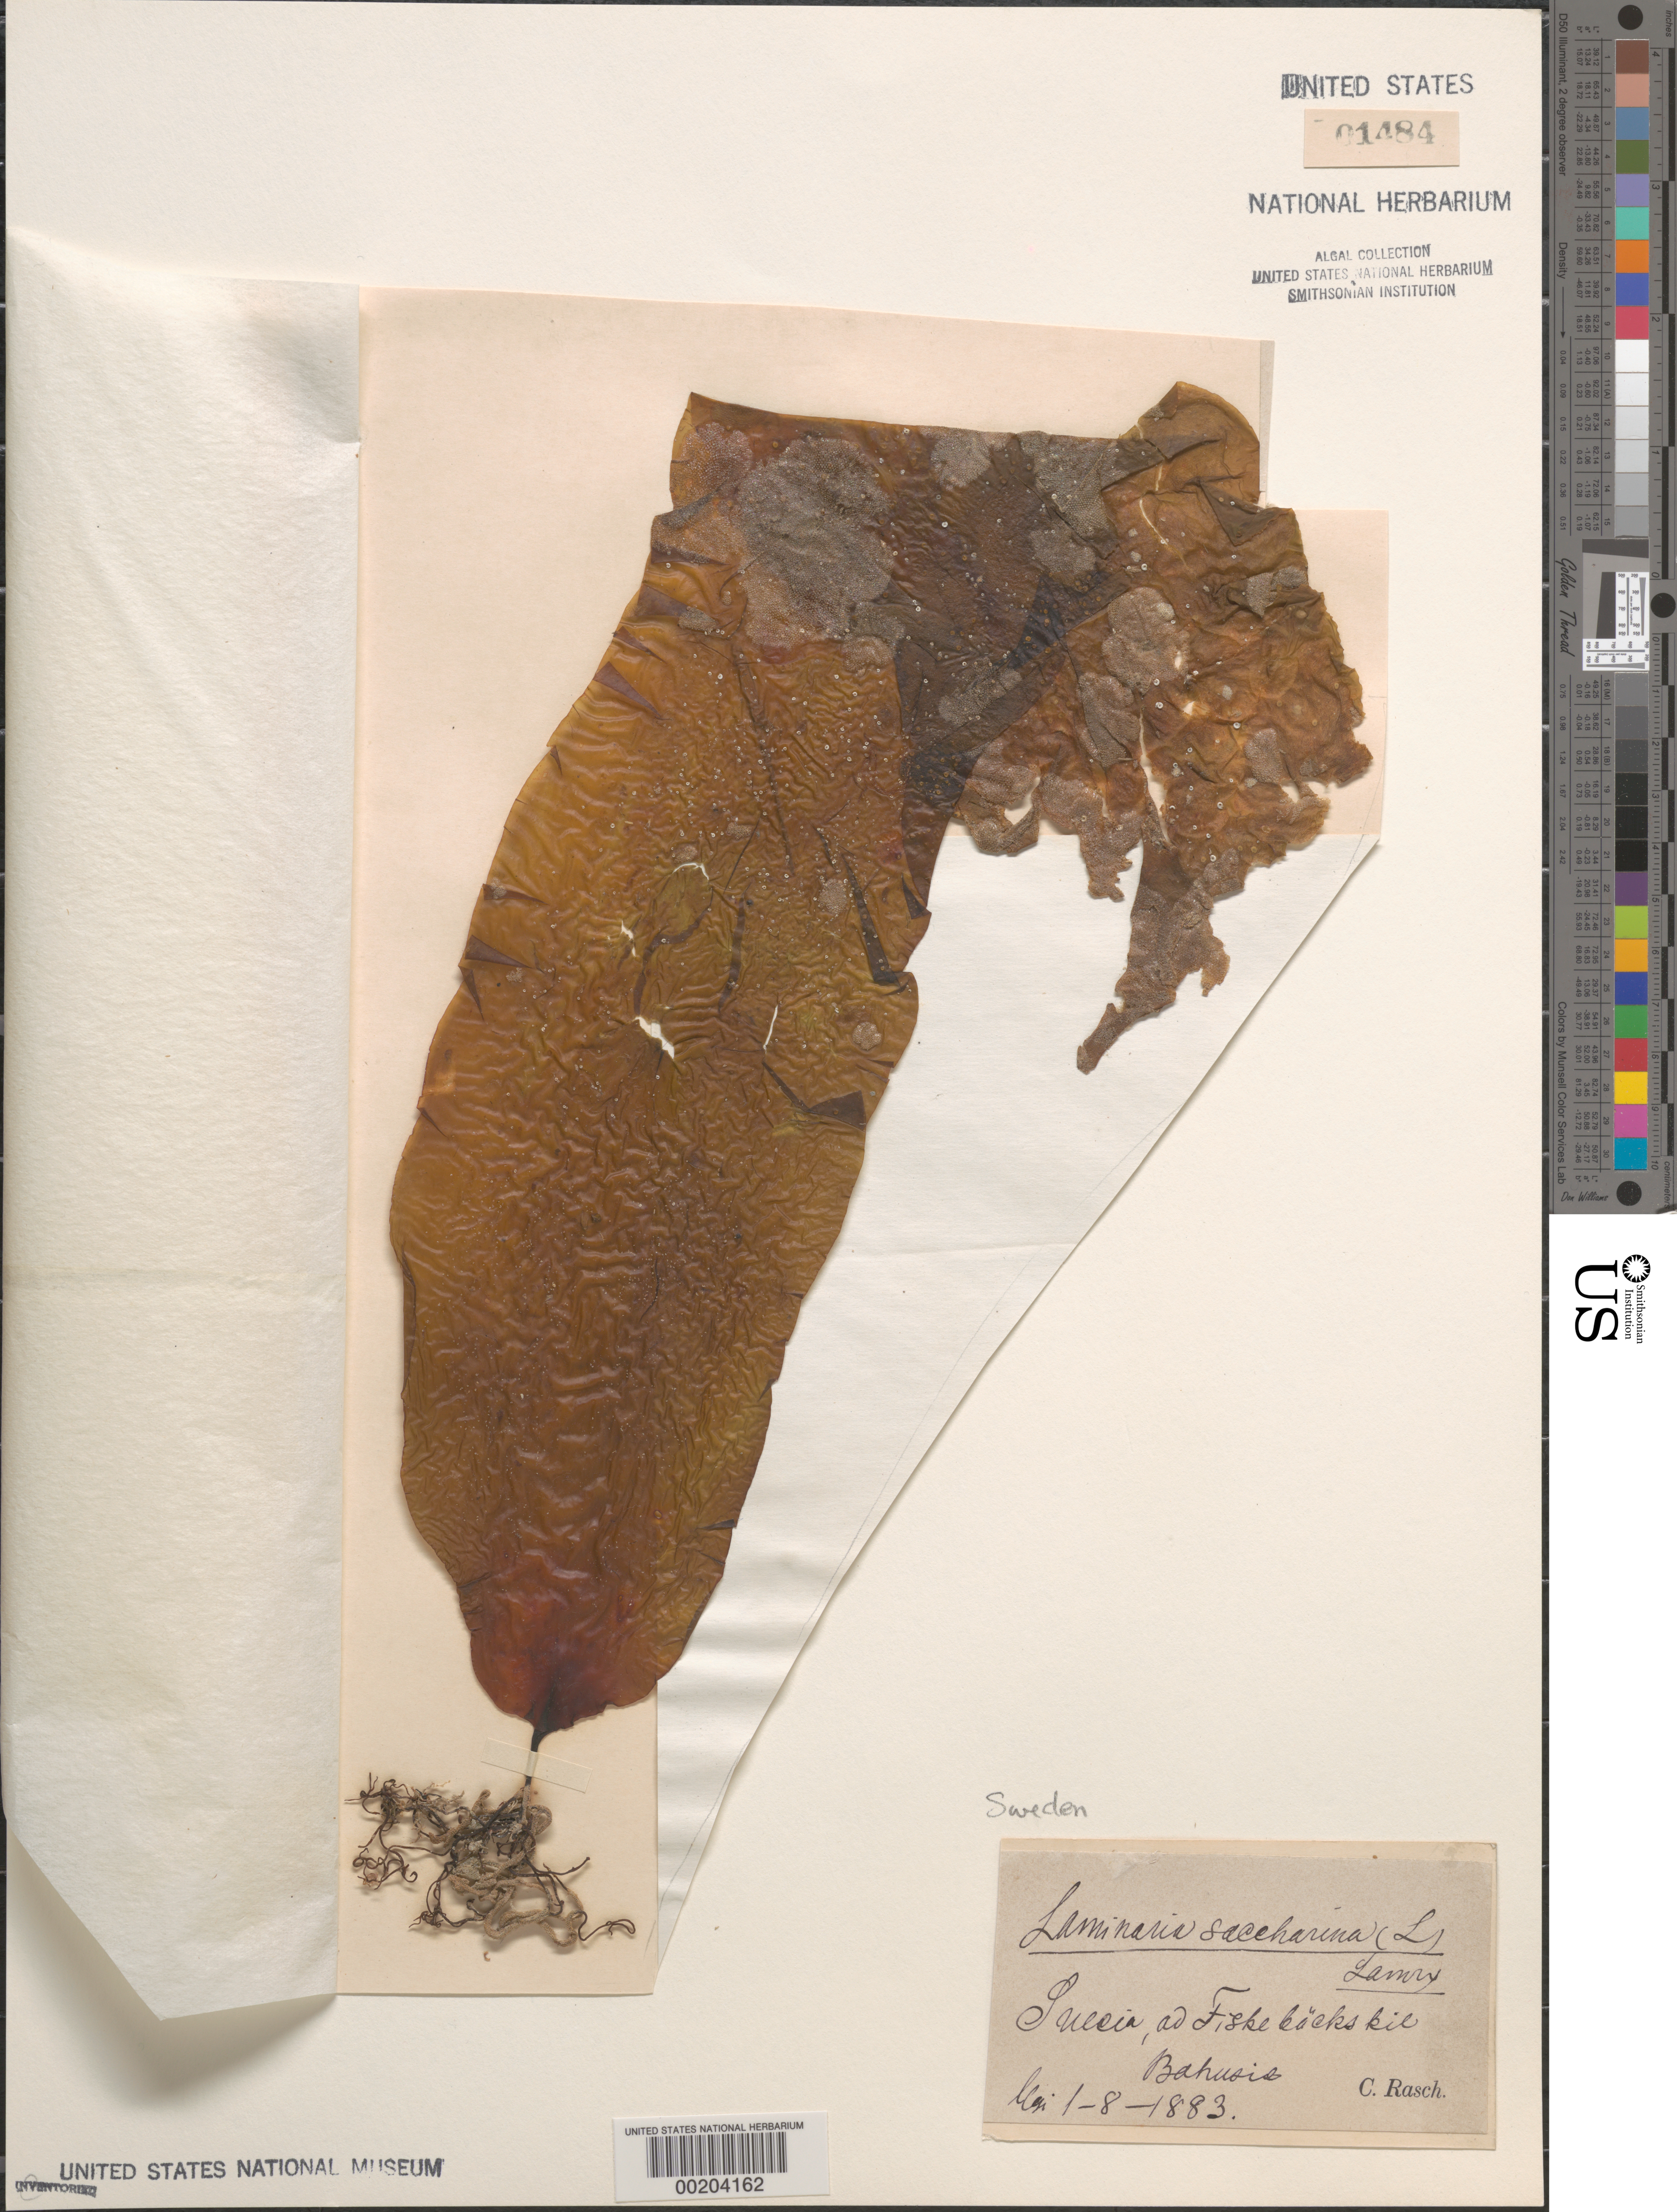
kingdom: Chromista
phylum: Ochrophyta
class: Phaeophyceae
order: Laminariales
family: Laminariaceae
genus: Saccharina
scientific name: Saccharina latissima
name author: C.E. Lane et al.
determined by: Algae name updating Project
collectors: C. Rasch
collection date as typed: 01 Aug 1883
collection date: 1883-08-01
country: Sweden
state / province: Västra Götaland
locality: Fiskebackskil, bohuslan (bahusiae)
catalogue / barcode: US 1484